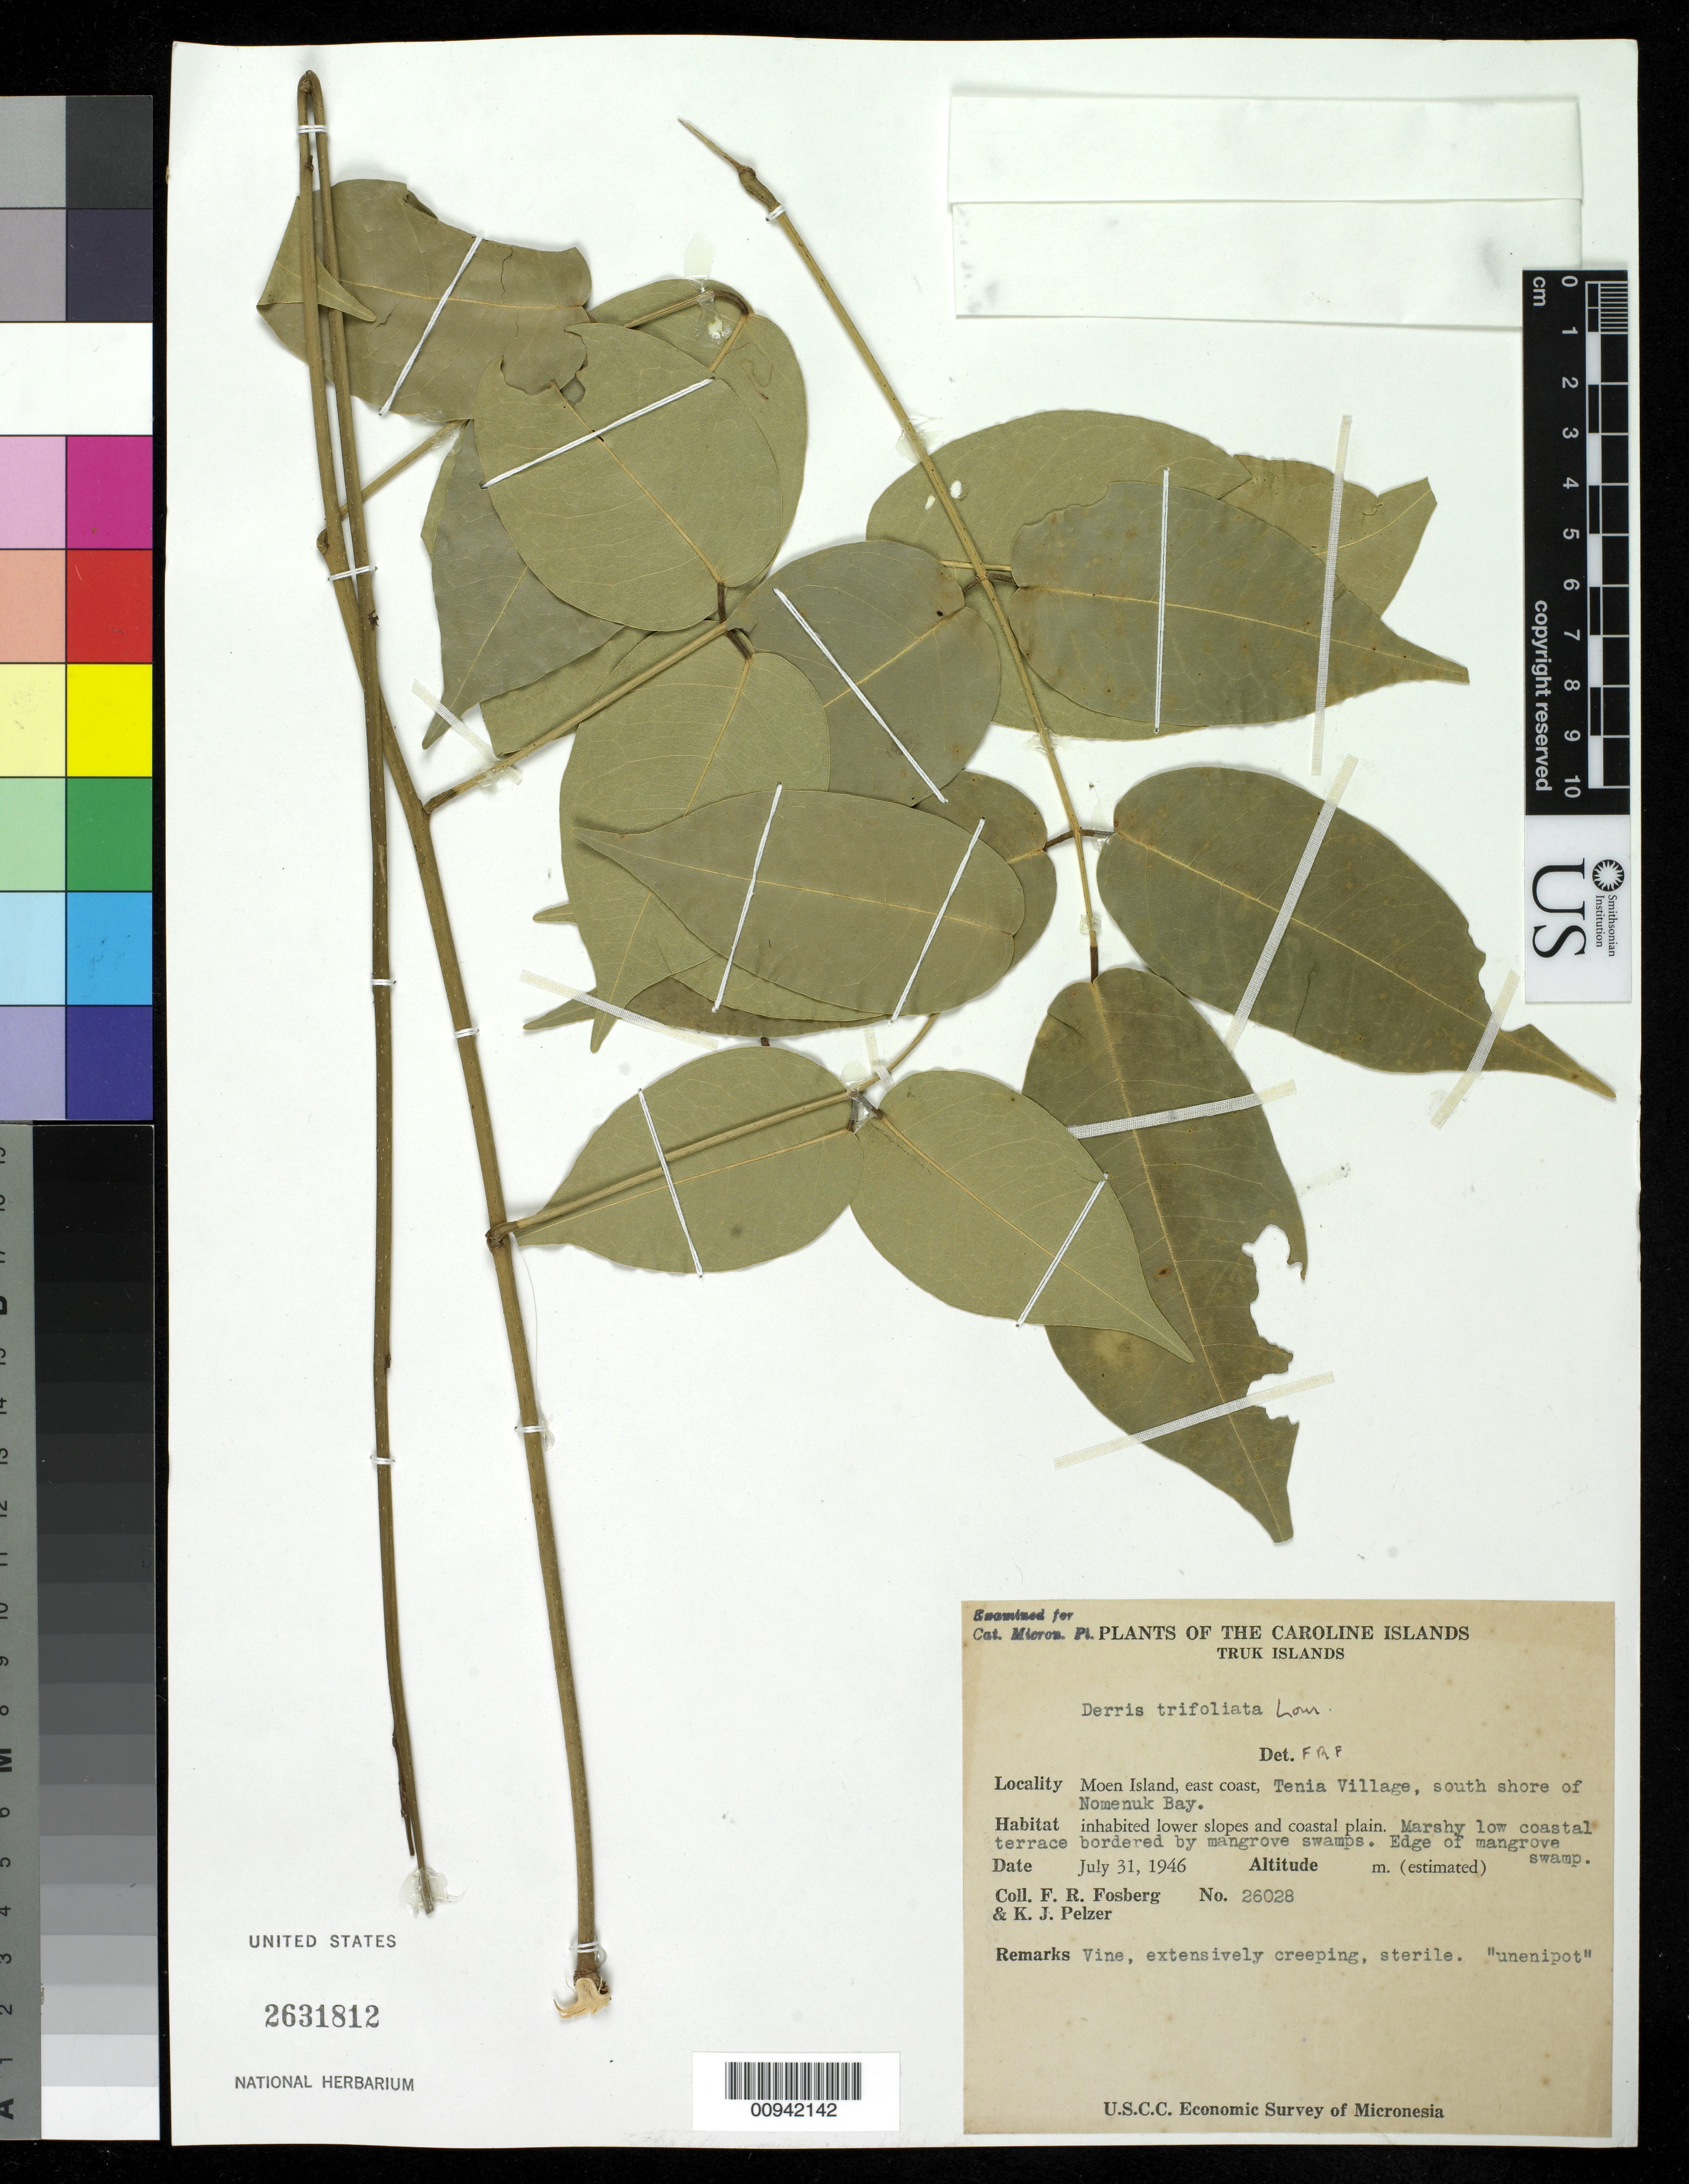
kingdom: Plantae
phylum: Tracheophyta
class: Magnoliopsida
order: Fabales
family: Fabaceae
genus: Derris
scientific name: Derris trifoliata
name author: Lour.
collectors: F. R. Fosberg & K. J. Pelzer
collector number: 26028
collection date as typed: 31 Jul 1946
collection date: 1946-07-31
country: Micronesia, Federated States of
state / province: Truk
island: Moen [Wono]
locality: east coast, Tenia Village, S shore of Nomenuk Bay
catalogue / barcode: US 2631812